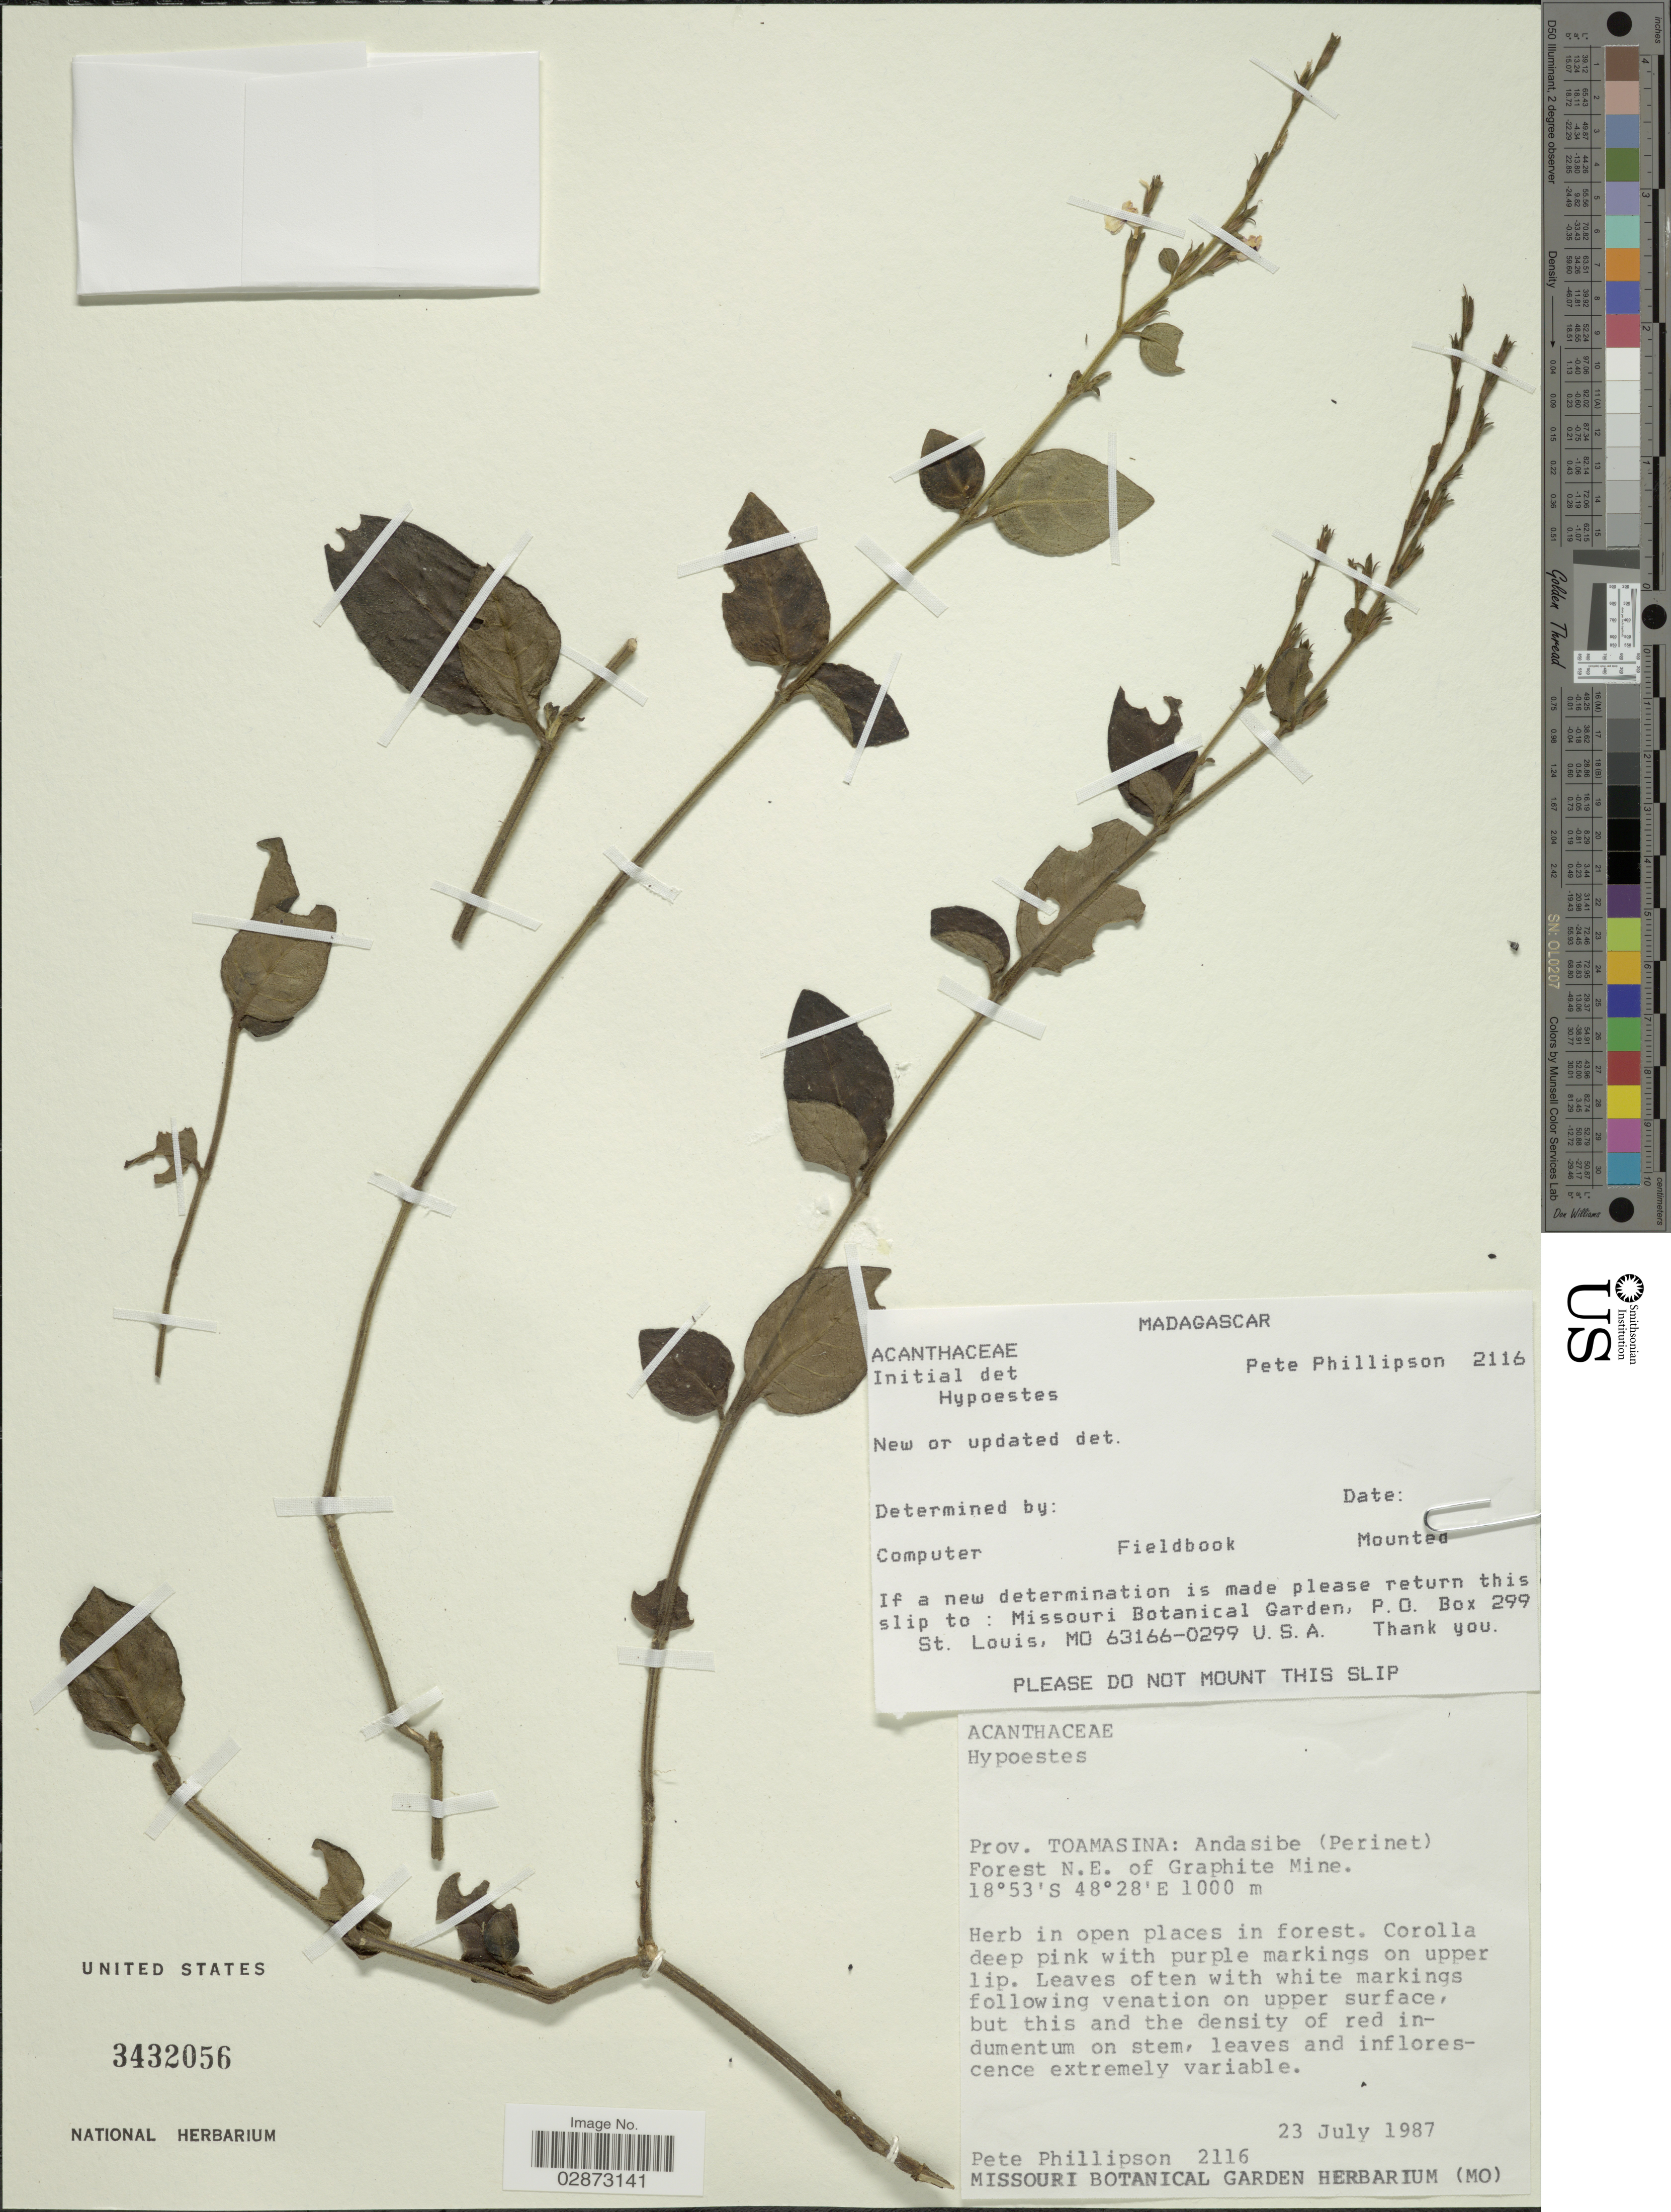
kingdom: Plantae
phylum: Tracheophyta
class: Magnoliopsida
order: Lamiales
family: Acanthaceae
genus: Hypoestes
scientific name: Hypoestes sp.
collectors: P. B. Phillipson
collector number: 2116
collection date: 1987-07-23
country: Madagascar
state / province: Alaotra Mangoro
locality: Andasibe (Perinet). Forest N.E. of Graphite Mine.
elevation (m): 1000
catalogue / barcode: US 3432056